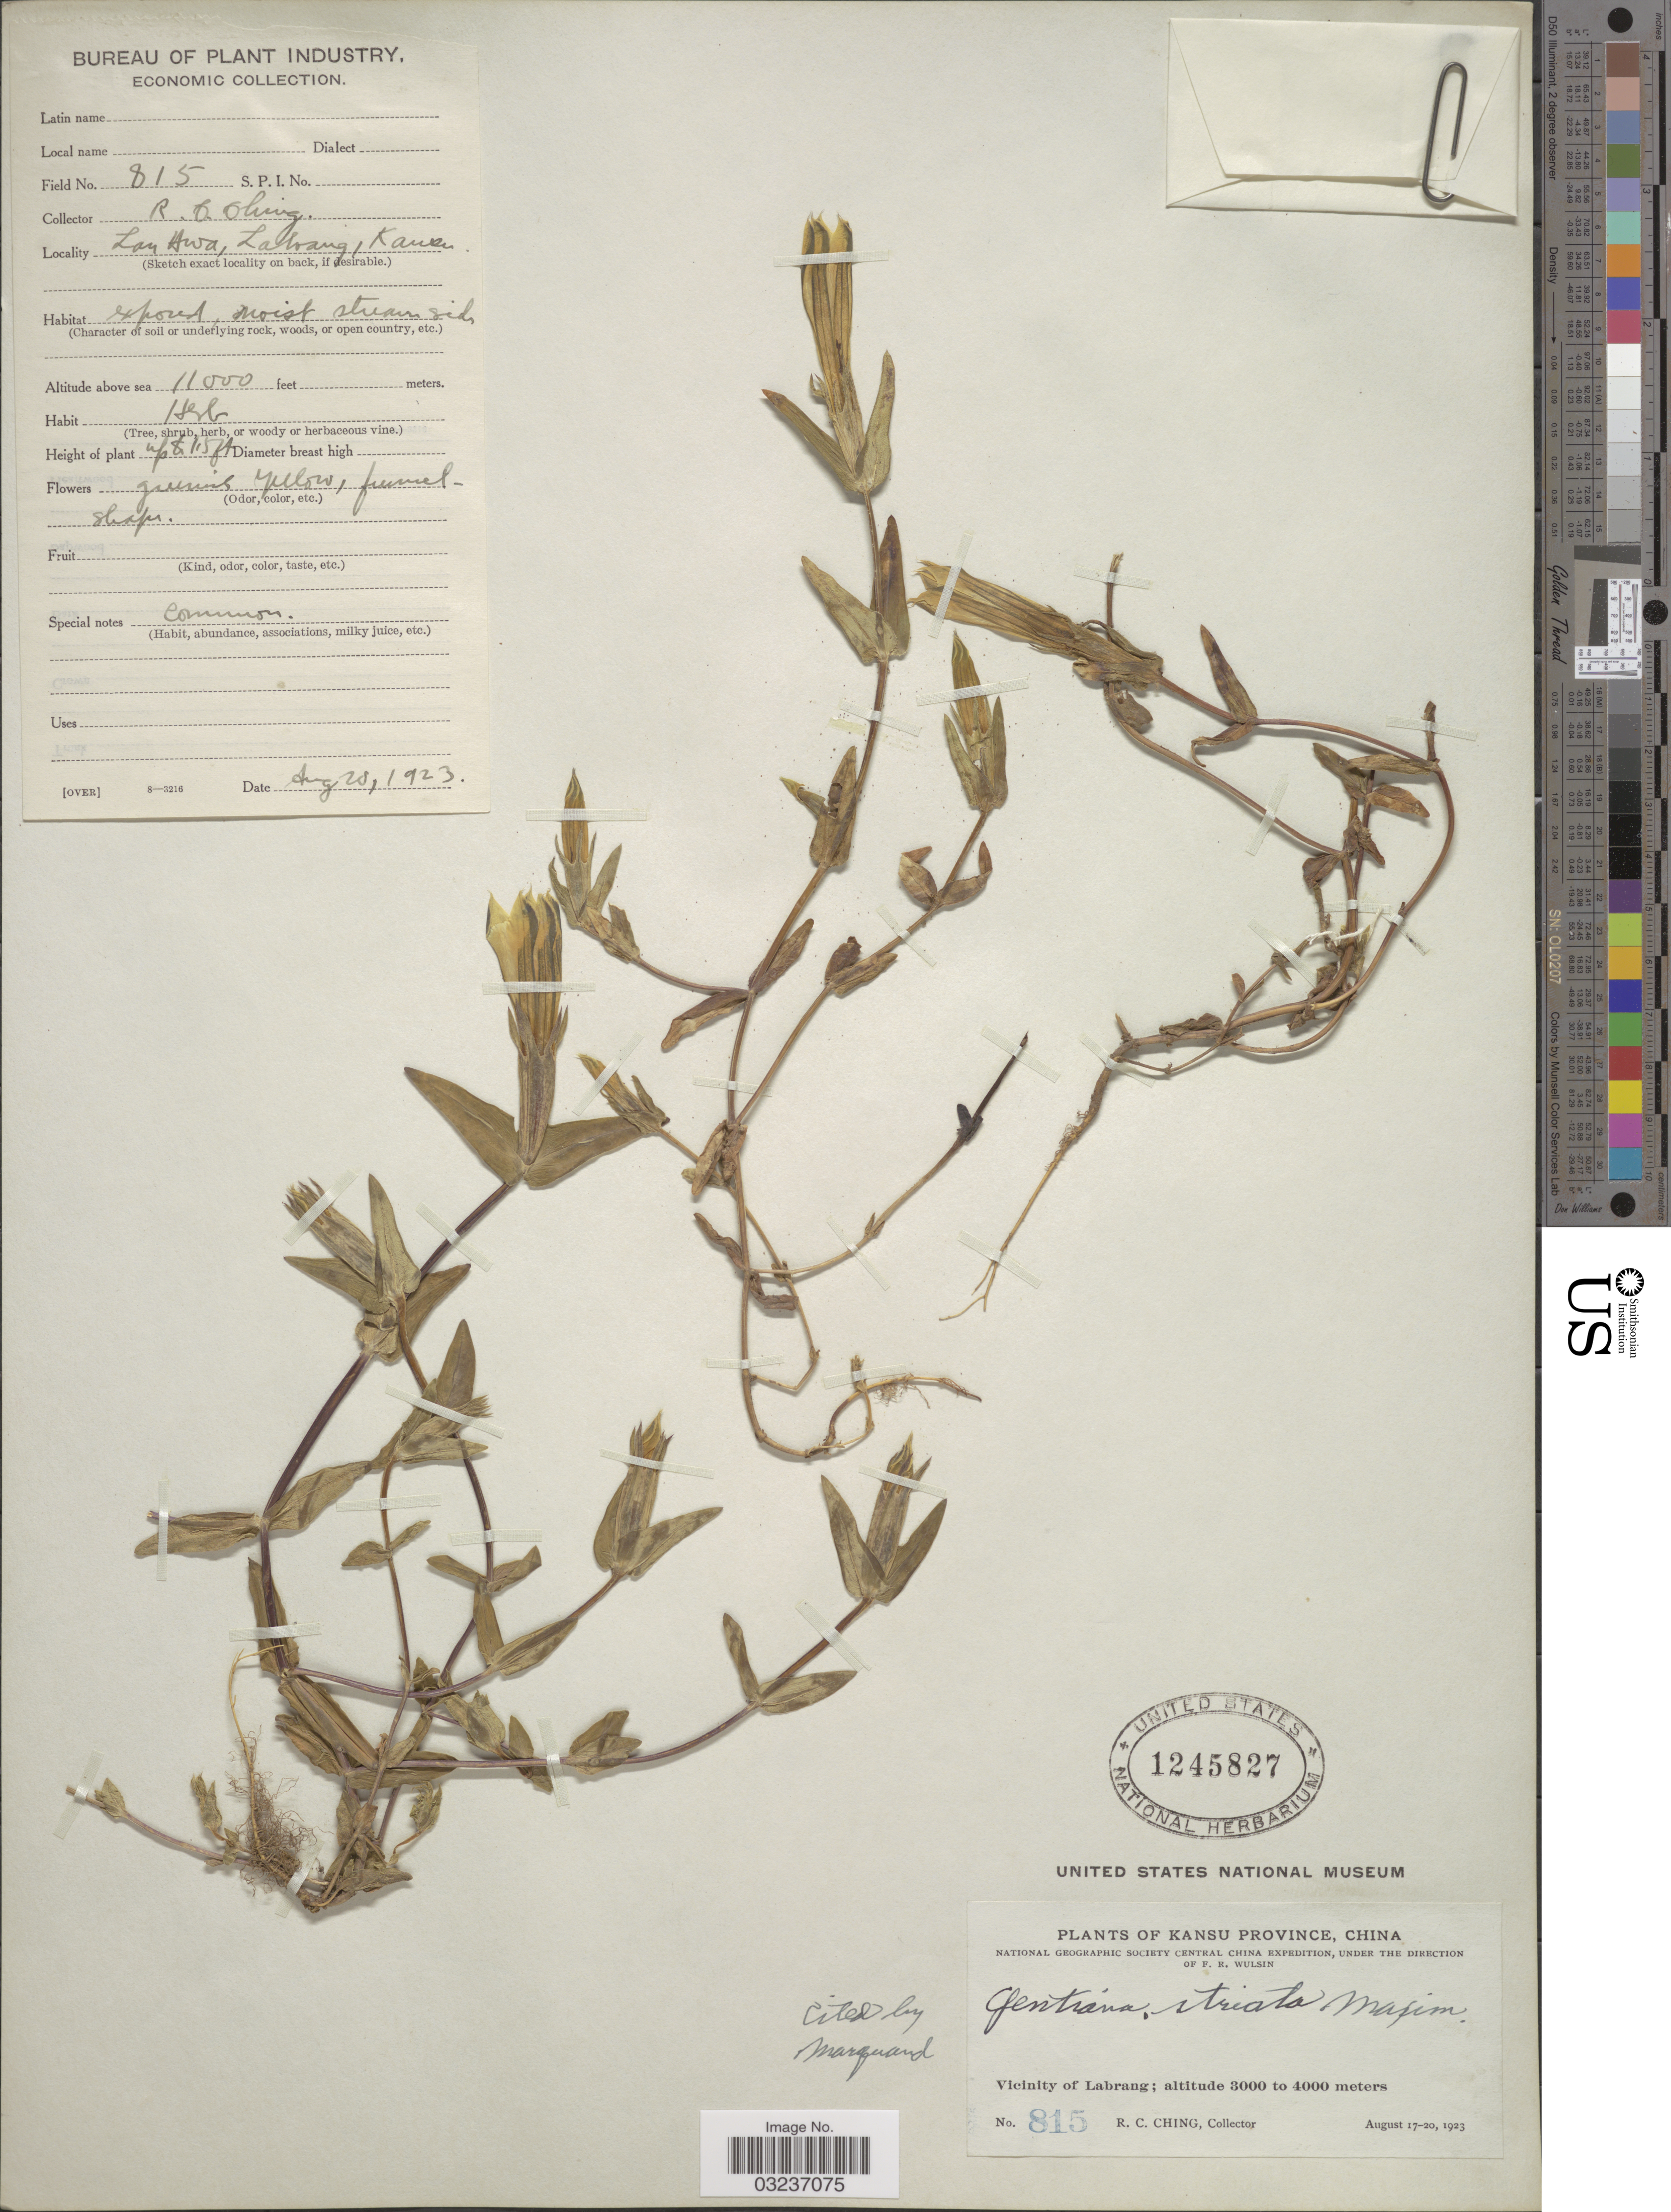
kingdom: Plantae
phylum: Tracheophyta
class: Magnoliopsida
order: Gentianales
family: Gentianaceae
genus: Gentiana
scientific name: Gentiana striata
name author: Maxim.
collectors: R. C. Ching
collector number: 815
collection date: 1923-08-20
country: China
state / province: Gansu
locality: Kansu Province, China, Vicinity of Labrang, Lan Hwa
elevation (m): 3353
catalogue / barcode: US 1245827